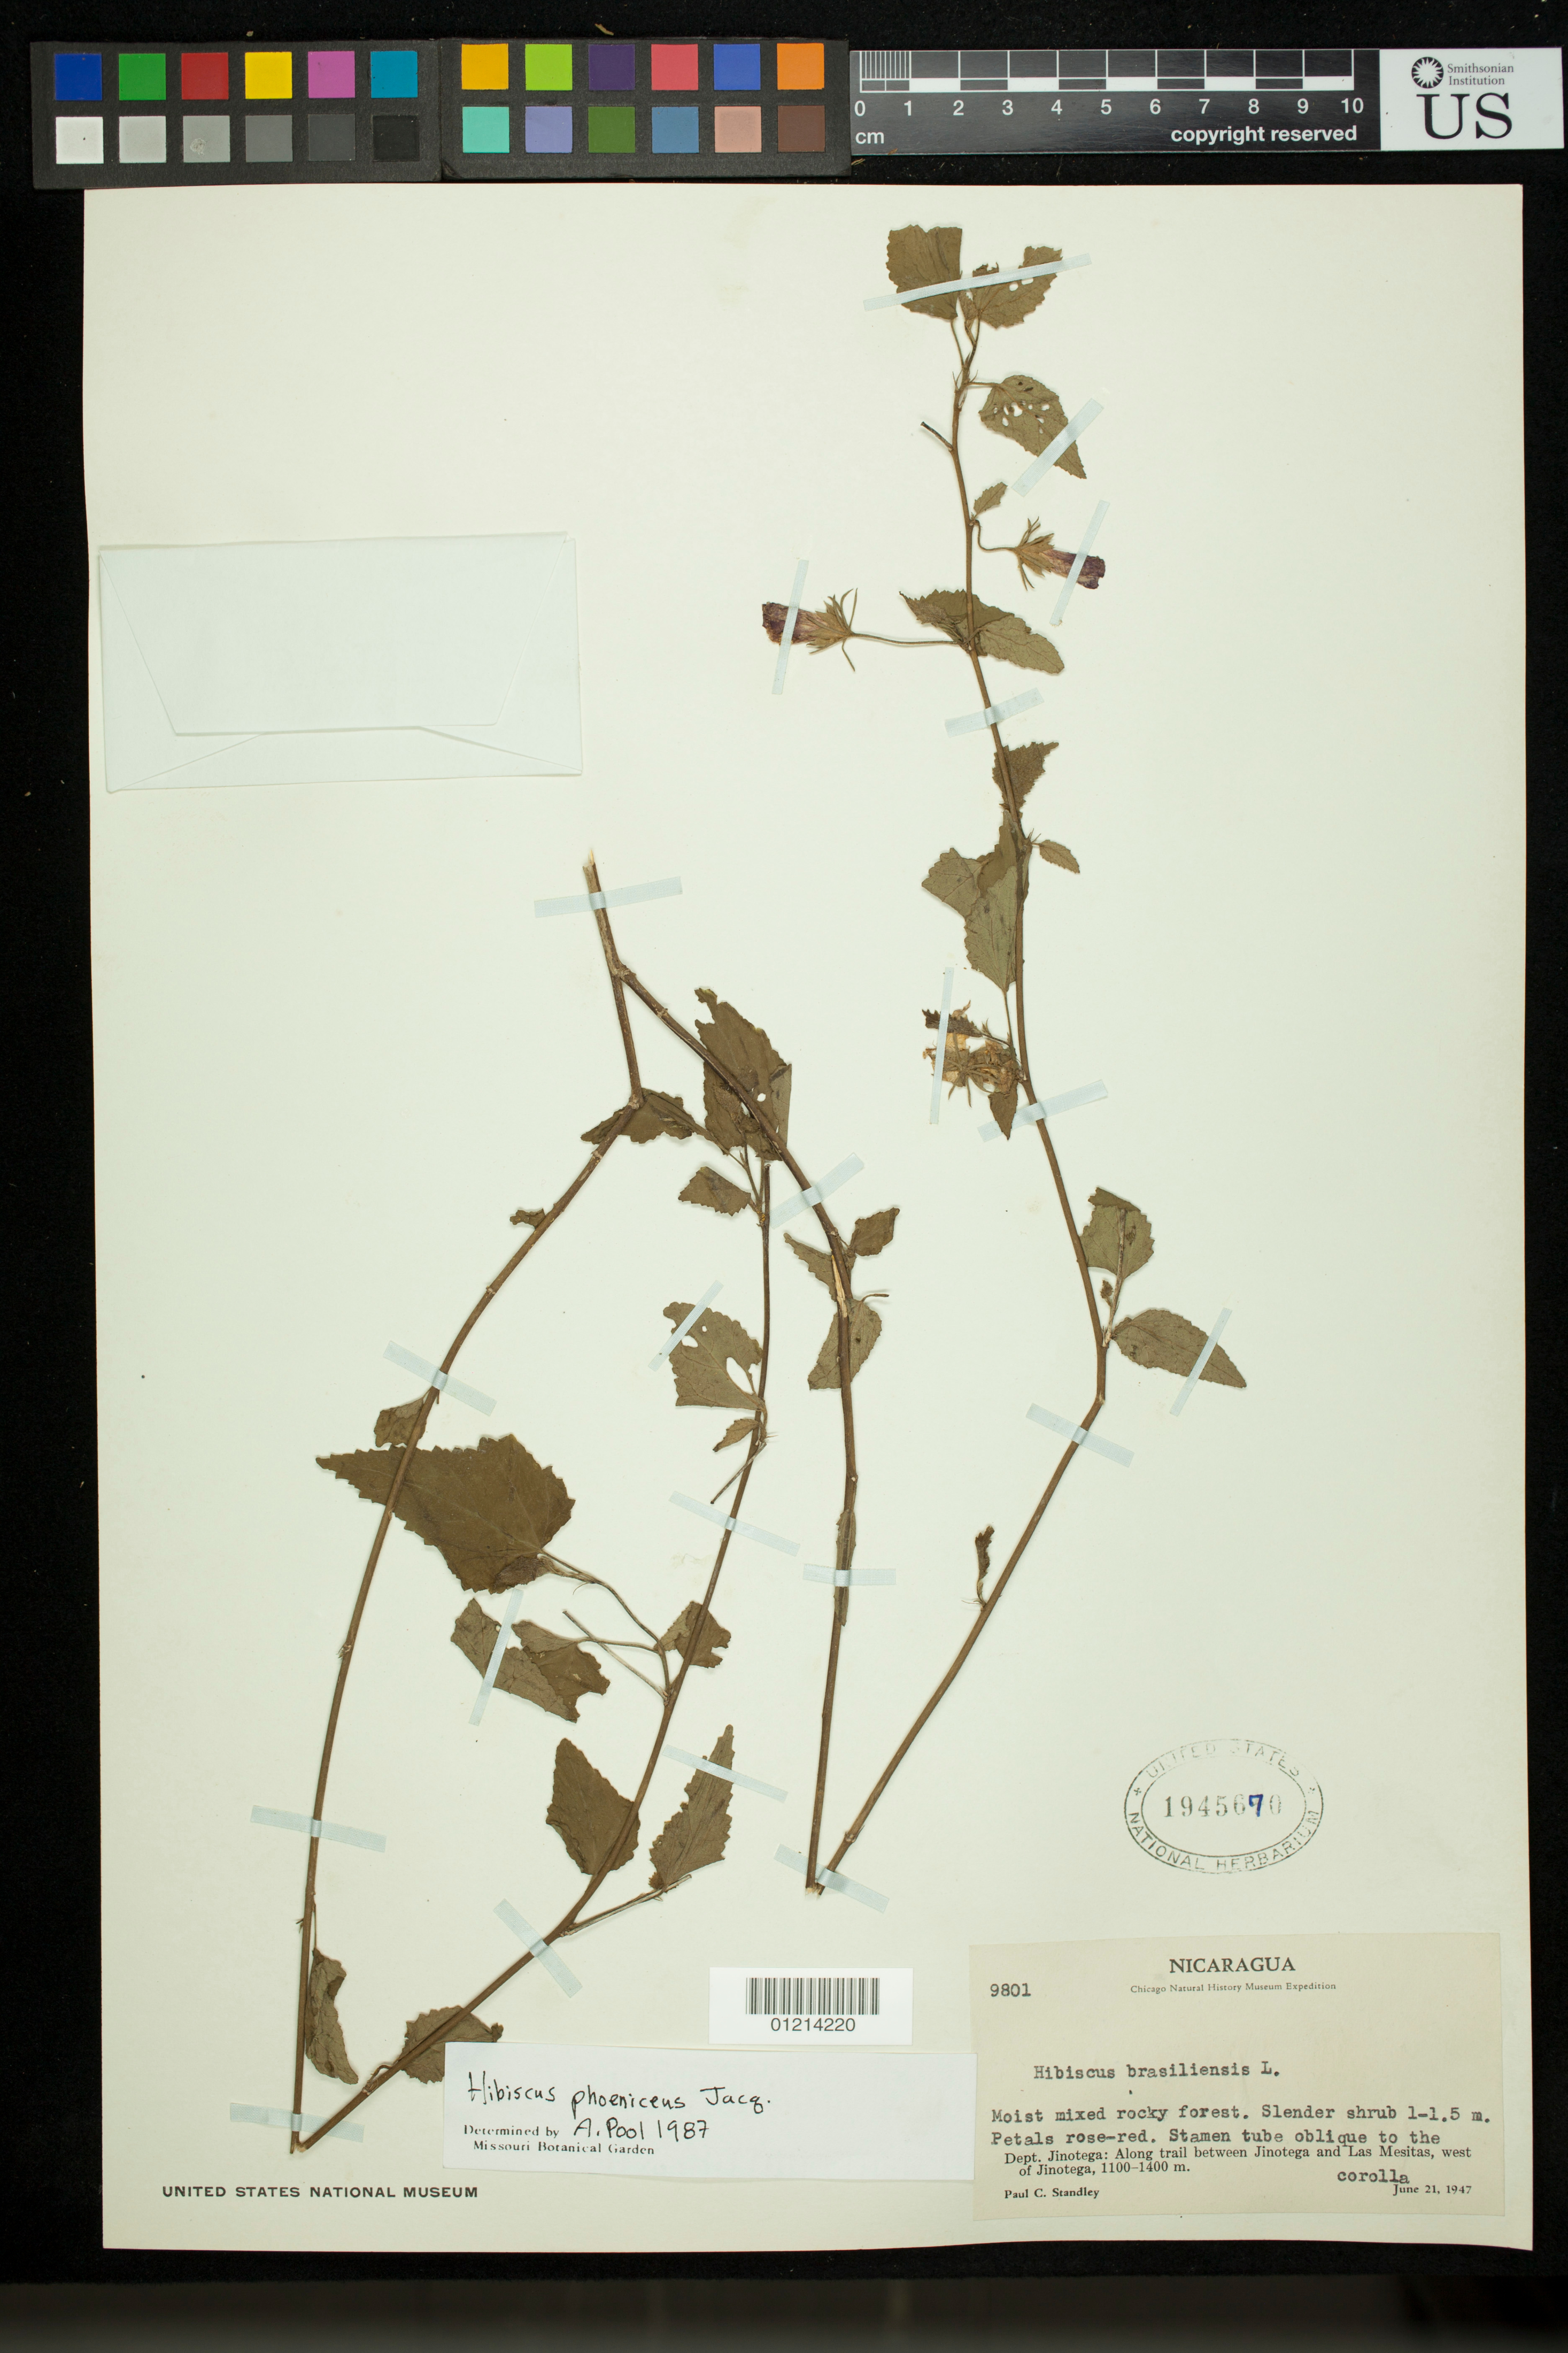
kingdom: Plantae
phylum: Tracheophyta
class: Magnoliopsida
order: Malvales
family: Malvaceae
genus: Hibiscus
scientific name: Hibiscus phoeniceus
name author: Jacq.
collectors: P. C. Standley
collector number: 9801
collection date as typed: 6/21/1947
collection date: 1947-06-21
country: Nicaragua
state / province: Jinotega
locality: Dept. Jinotega: Along trail between Jinotega and Las Mesitas, west of Jinotega.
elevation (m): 1100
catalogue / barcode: US 1945670